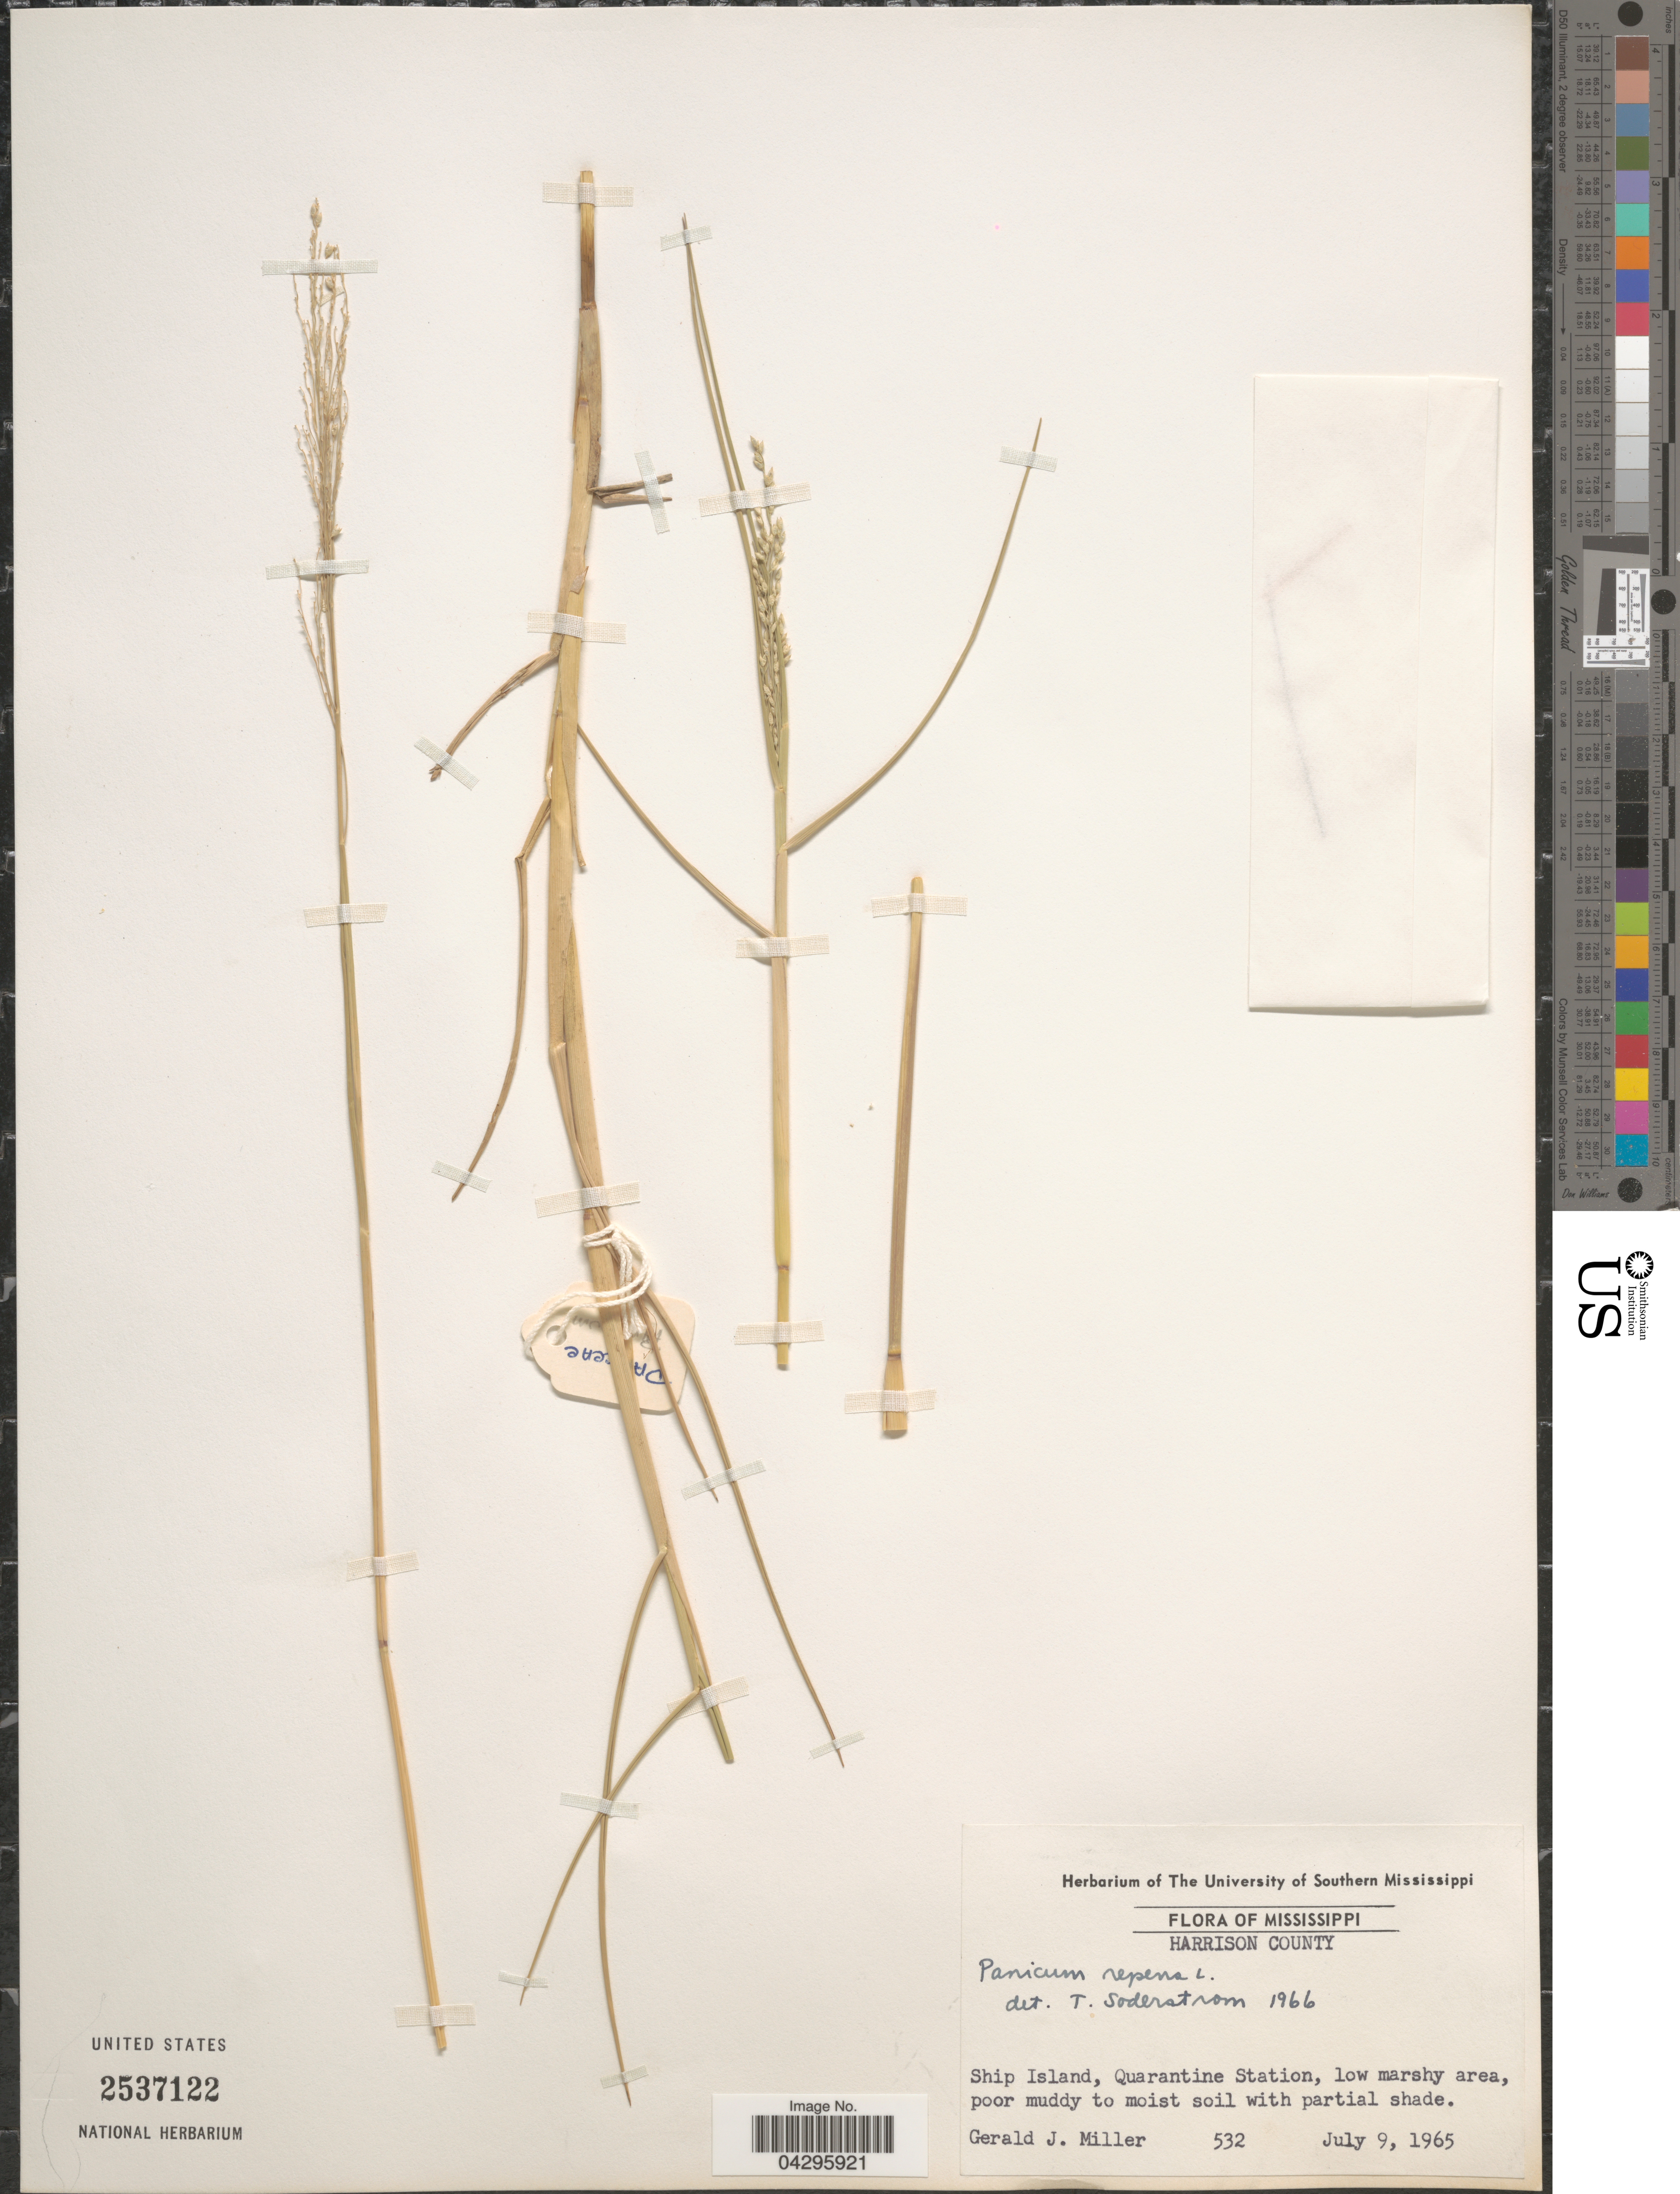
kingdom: Plantae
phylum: Tracheophyta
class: Liliopsida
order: Poales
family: Poaceae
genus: Panicum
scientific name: Panicum repens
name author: L.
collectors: G. Miller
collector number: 532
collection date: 1965-07-09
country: United States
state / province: Mississippi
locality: Harrison County. Ship Island, Quarantine Station, low marshy area, poor muddy to moist soil with partial shade.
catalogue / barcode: US 2537122